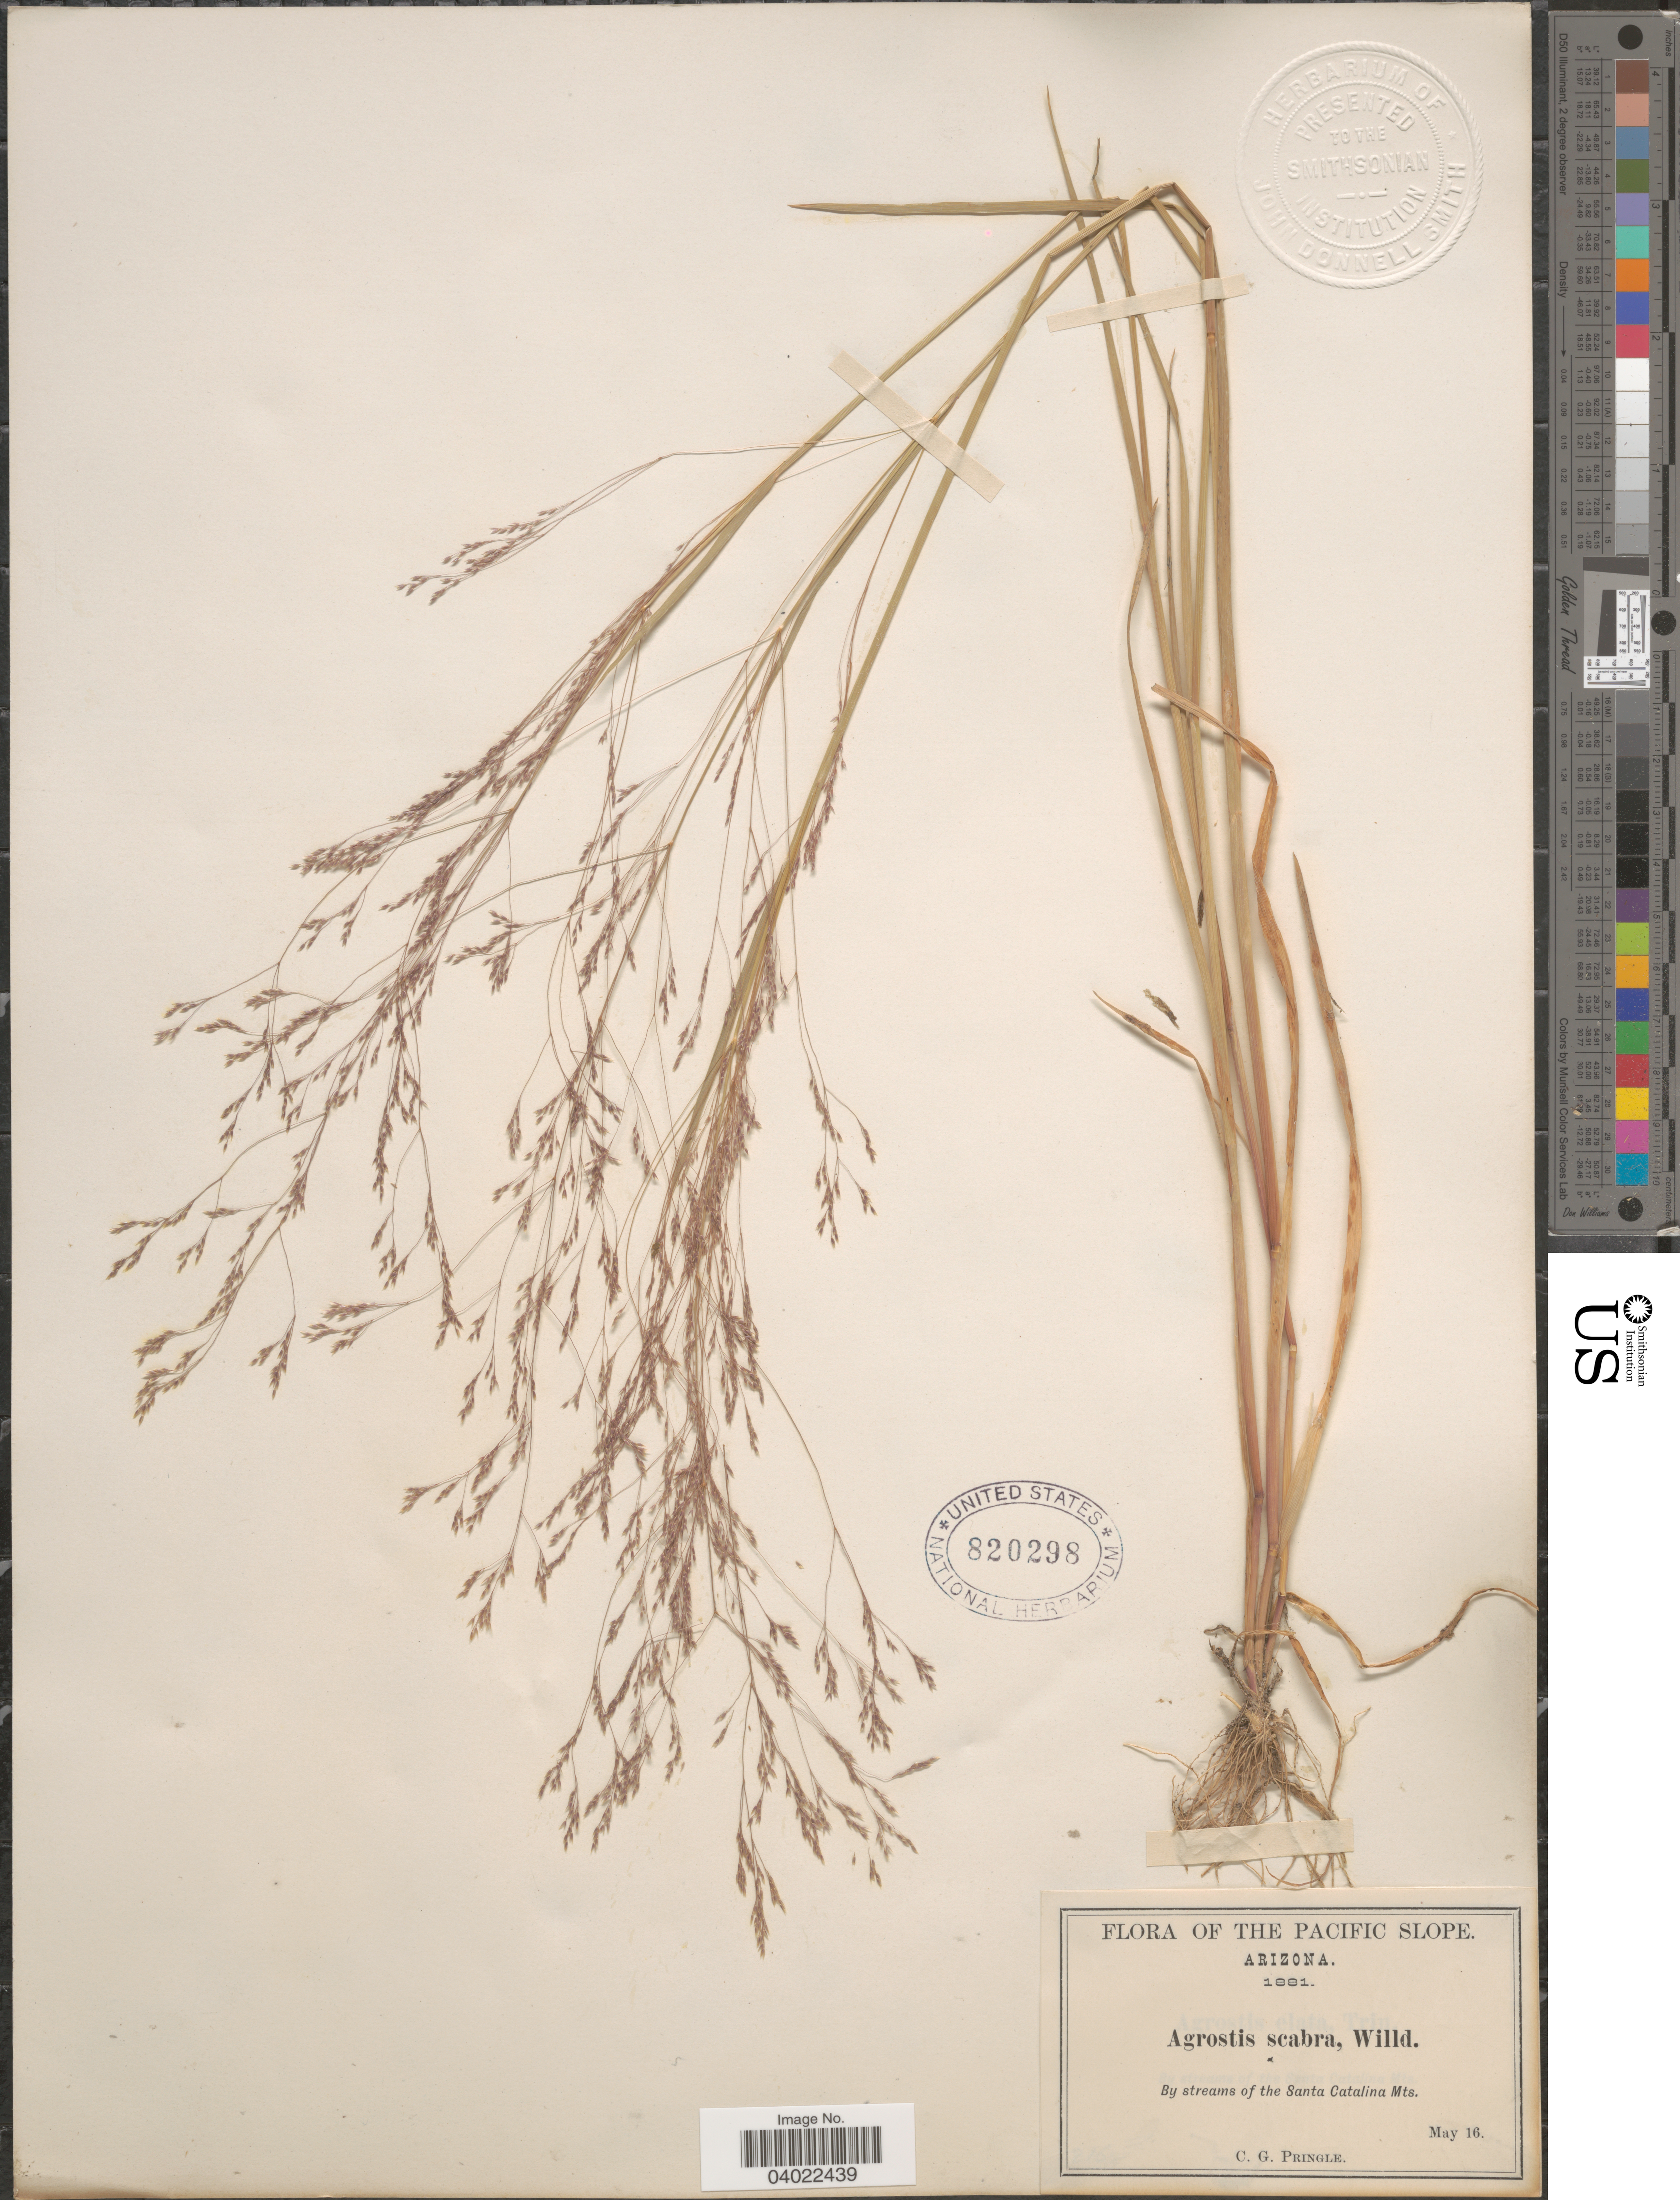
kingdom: Plantae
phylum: Tracheophyta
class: Liliopsida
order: Poales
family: Poaceae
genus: Agrostis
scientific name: Agrostis scabra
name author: Willd.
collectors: C. G. Pringle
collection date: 1881-05-16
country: United States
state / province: Arizona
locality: The Pacific Slope. By streams of the Santa Catalina Mts.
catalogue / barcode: US 820298